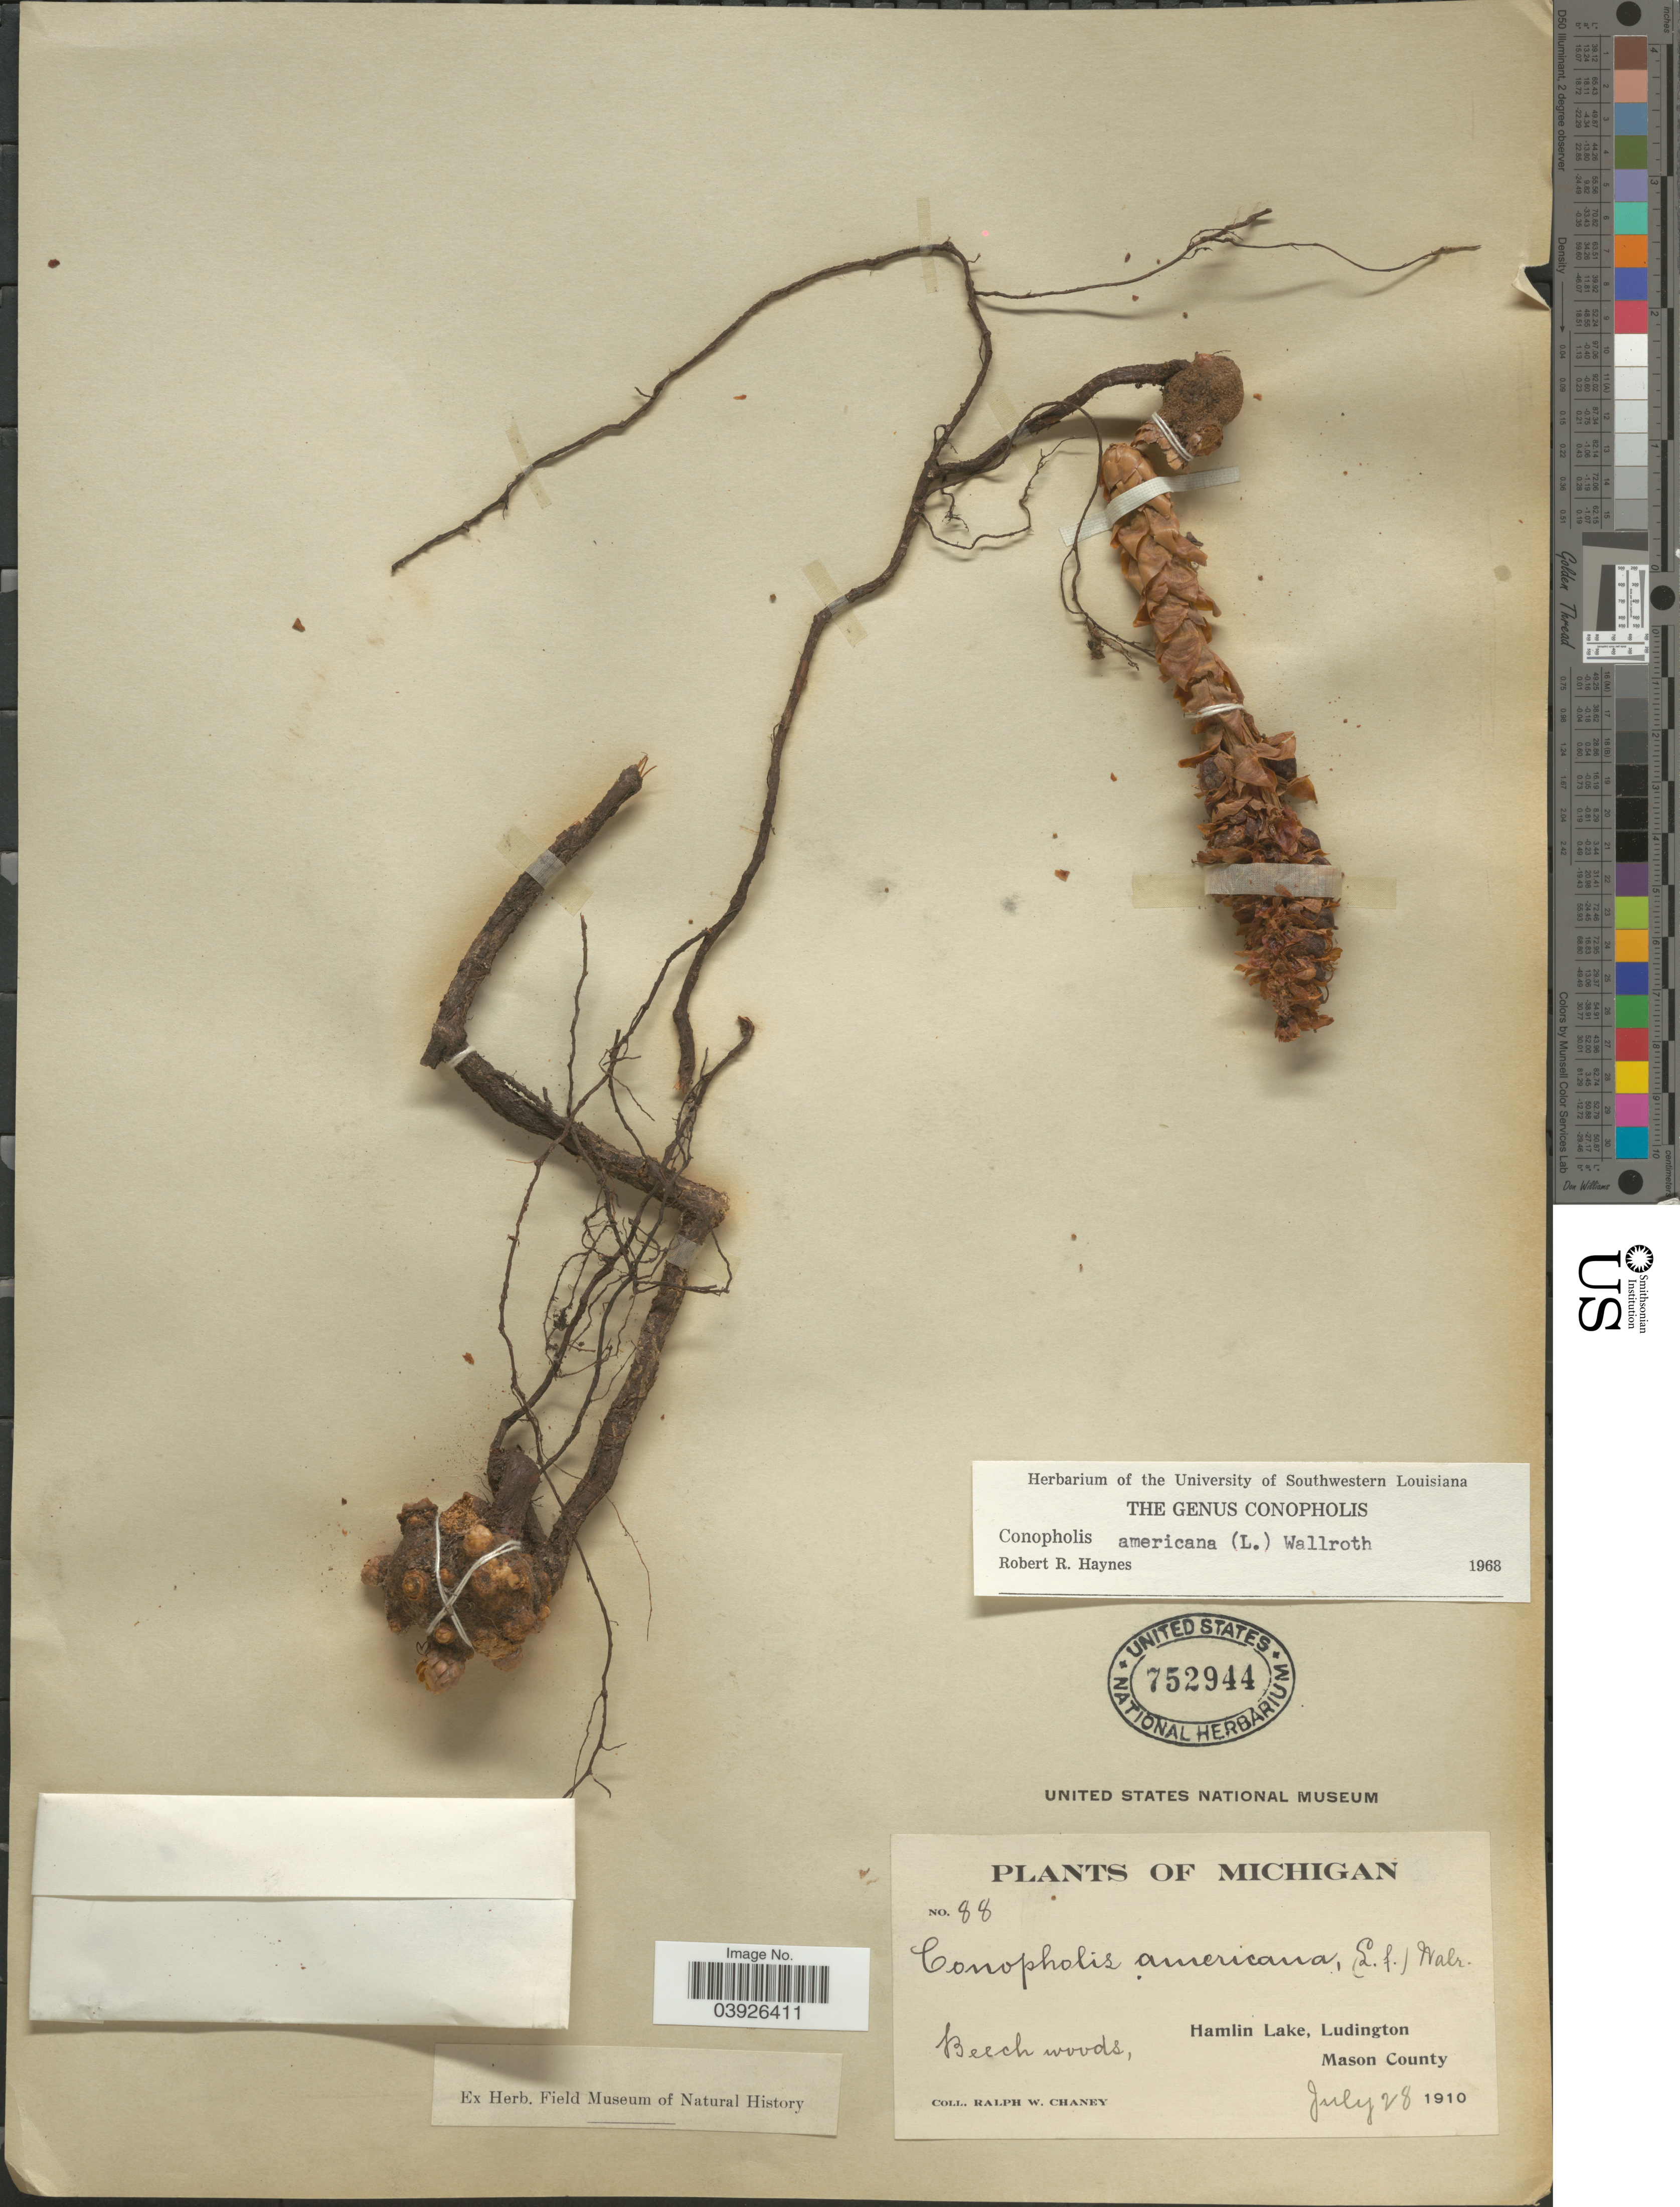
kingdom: Plantae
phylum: Tracheophyta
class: Magnoliopsida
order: Lamiales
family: Orobanchaceae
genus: Conopholis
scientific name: Conopholis americana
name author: (L. f.) Wallr.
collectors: R. Chaney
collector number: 88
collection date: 1910-07-28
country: United States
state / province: Michigan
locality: Hamlin Lake, Ludington. Mason County.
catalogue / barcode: US 752944